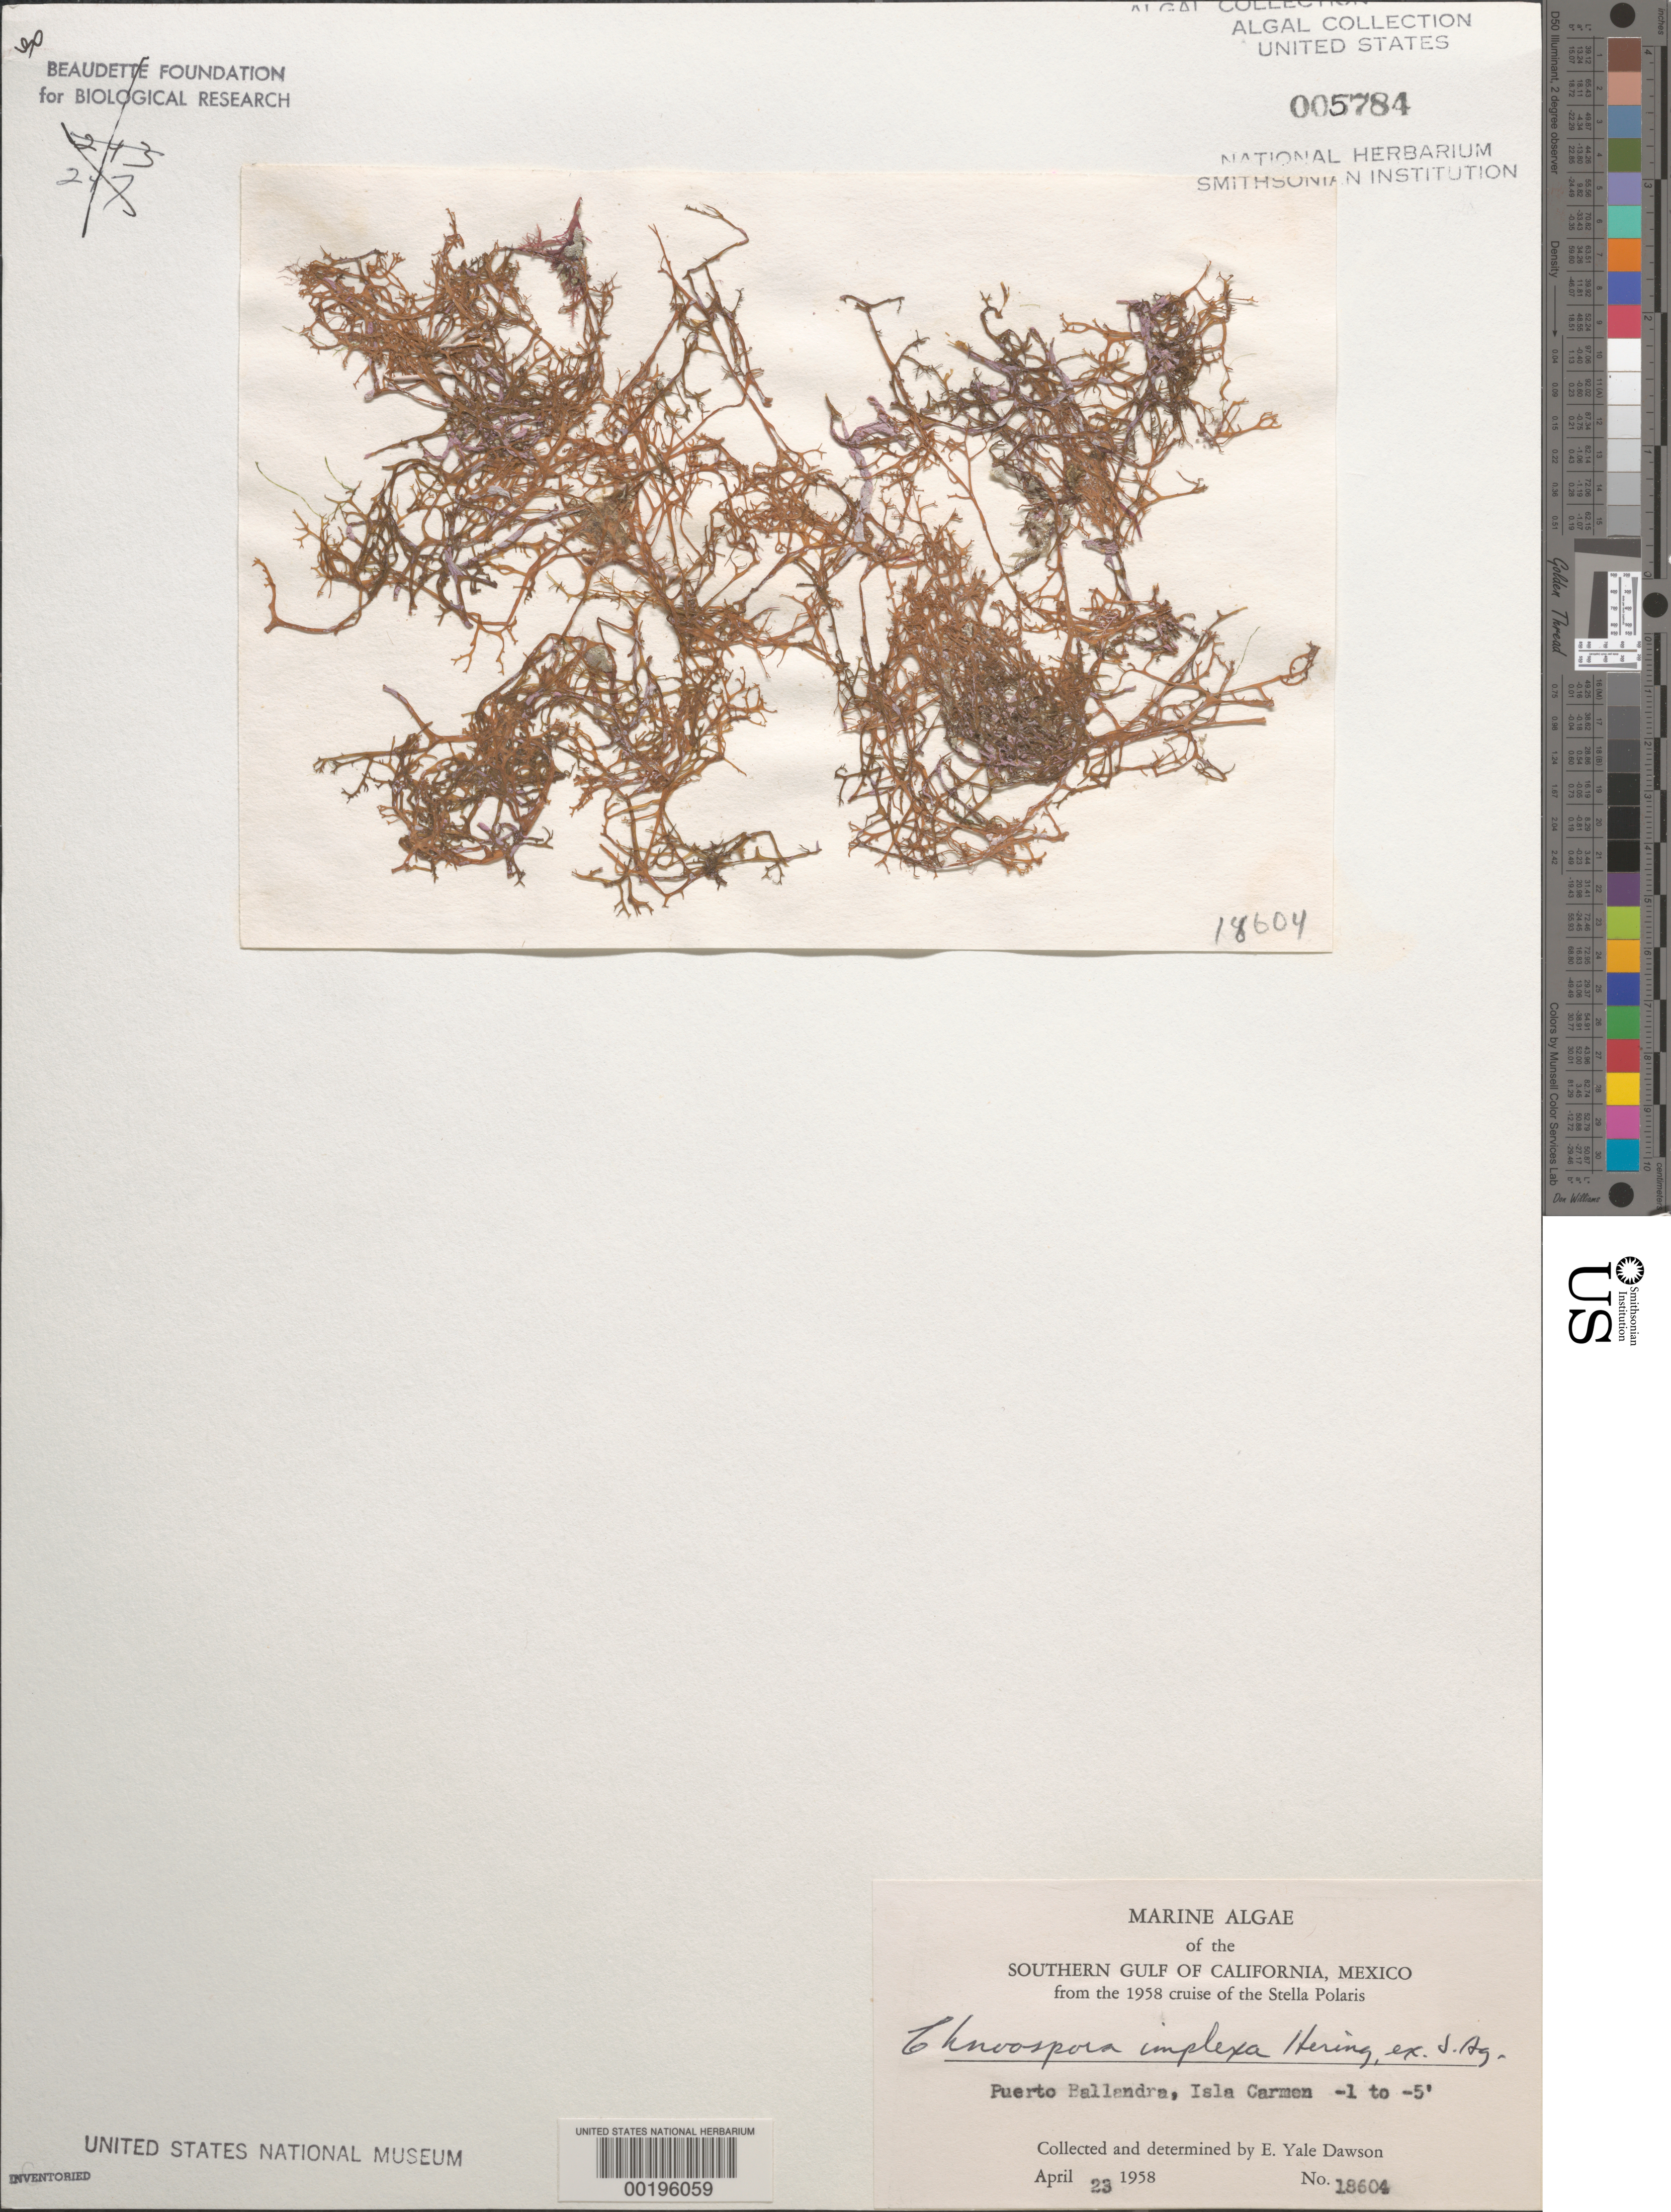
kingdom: Chromista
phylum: Ochrophyta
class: Phaeophyceae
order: Scytosiphonales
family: Scytosiphonaceae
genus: Pseudochnoospora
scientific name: Pseudochnoospora implexa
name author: (J. Agardh) Santiañez et al.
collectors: E. Y. Dawson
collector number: EYD 18604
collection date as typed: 23 Apr 1958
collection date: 1958-04-23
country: Mexico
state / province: Baja California Sur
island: Isla Carmen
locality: Puerto Ballandra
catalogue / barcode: US 5784